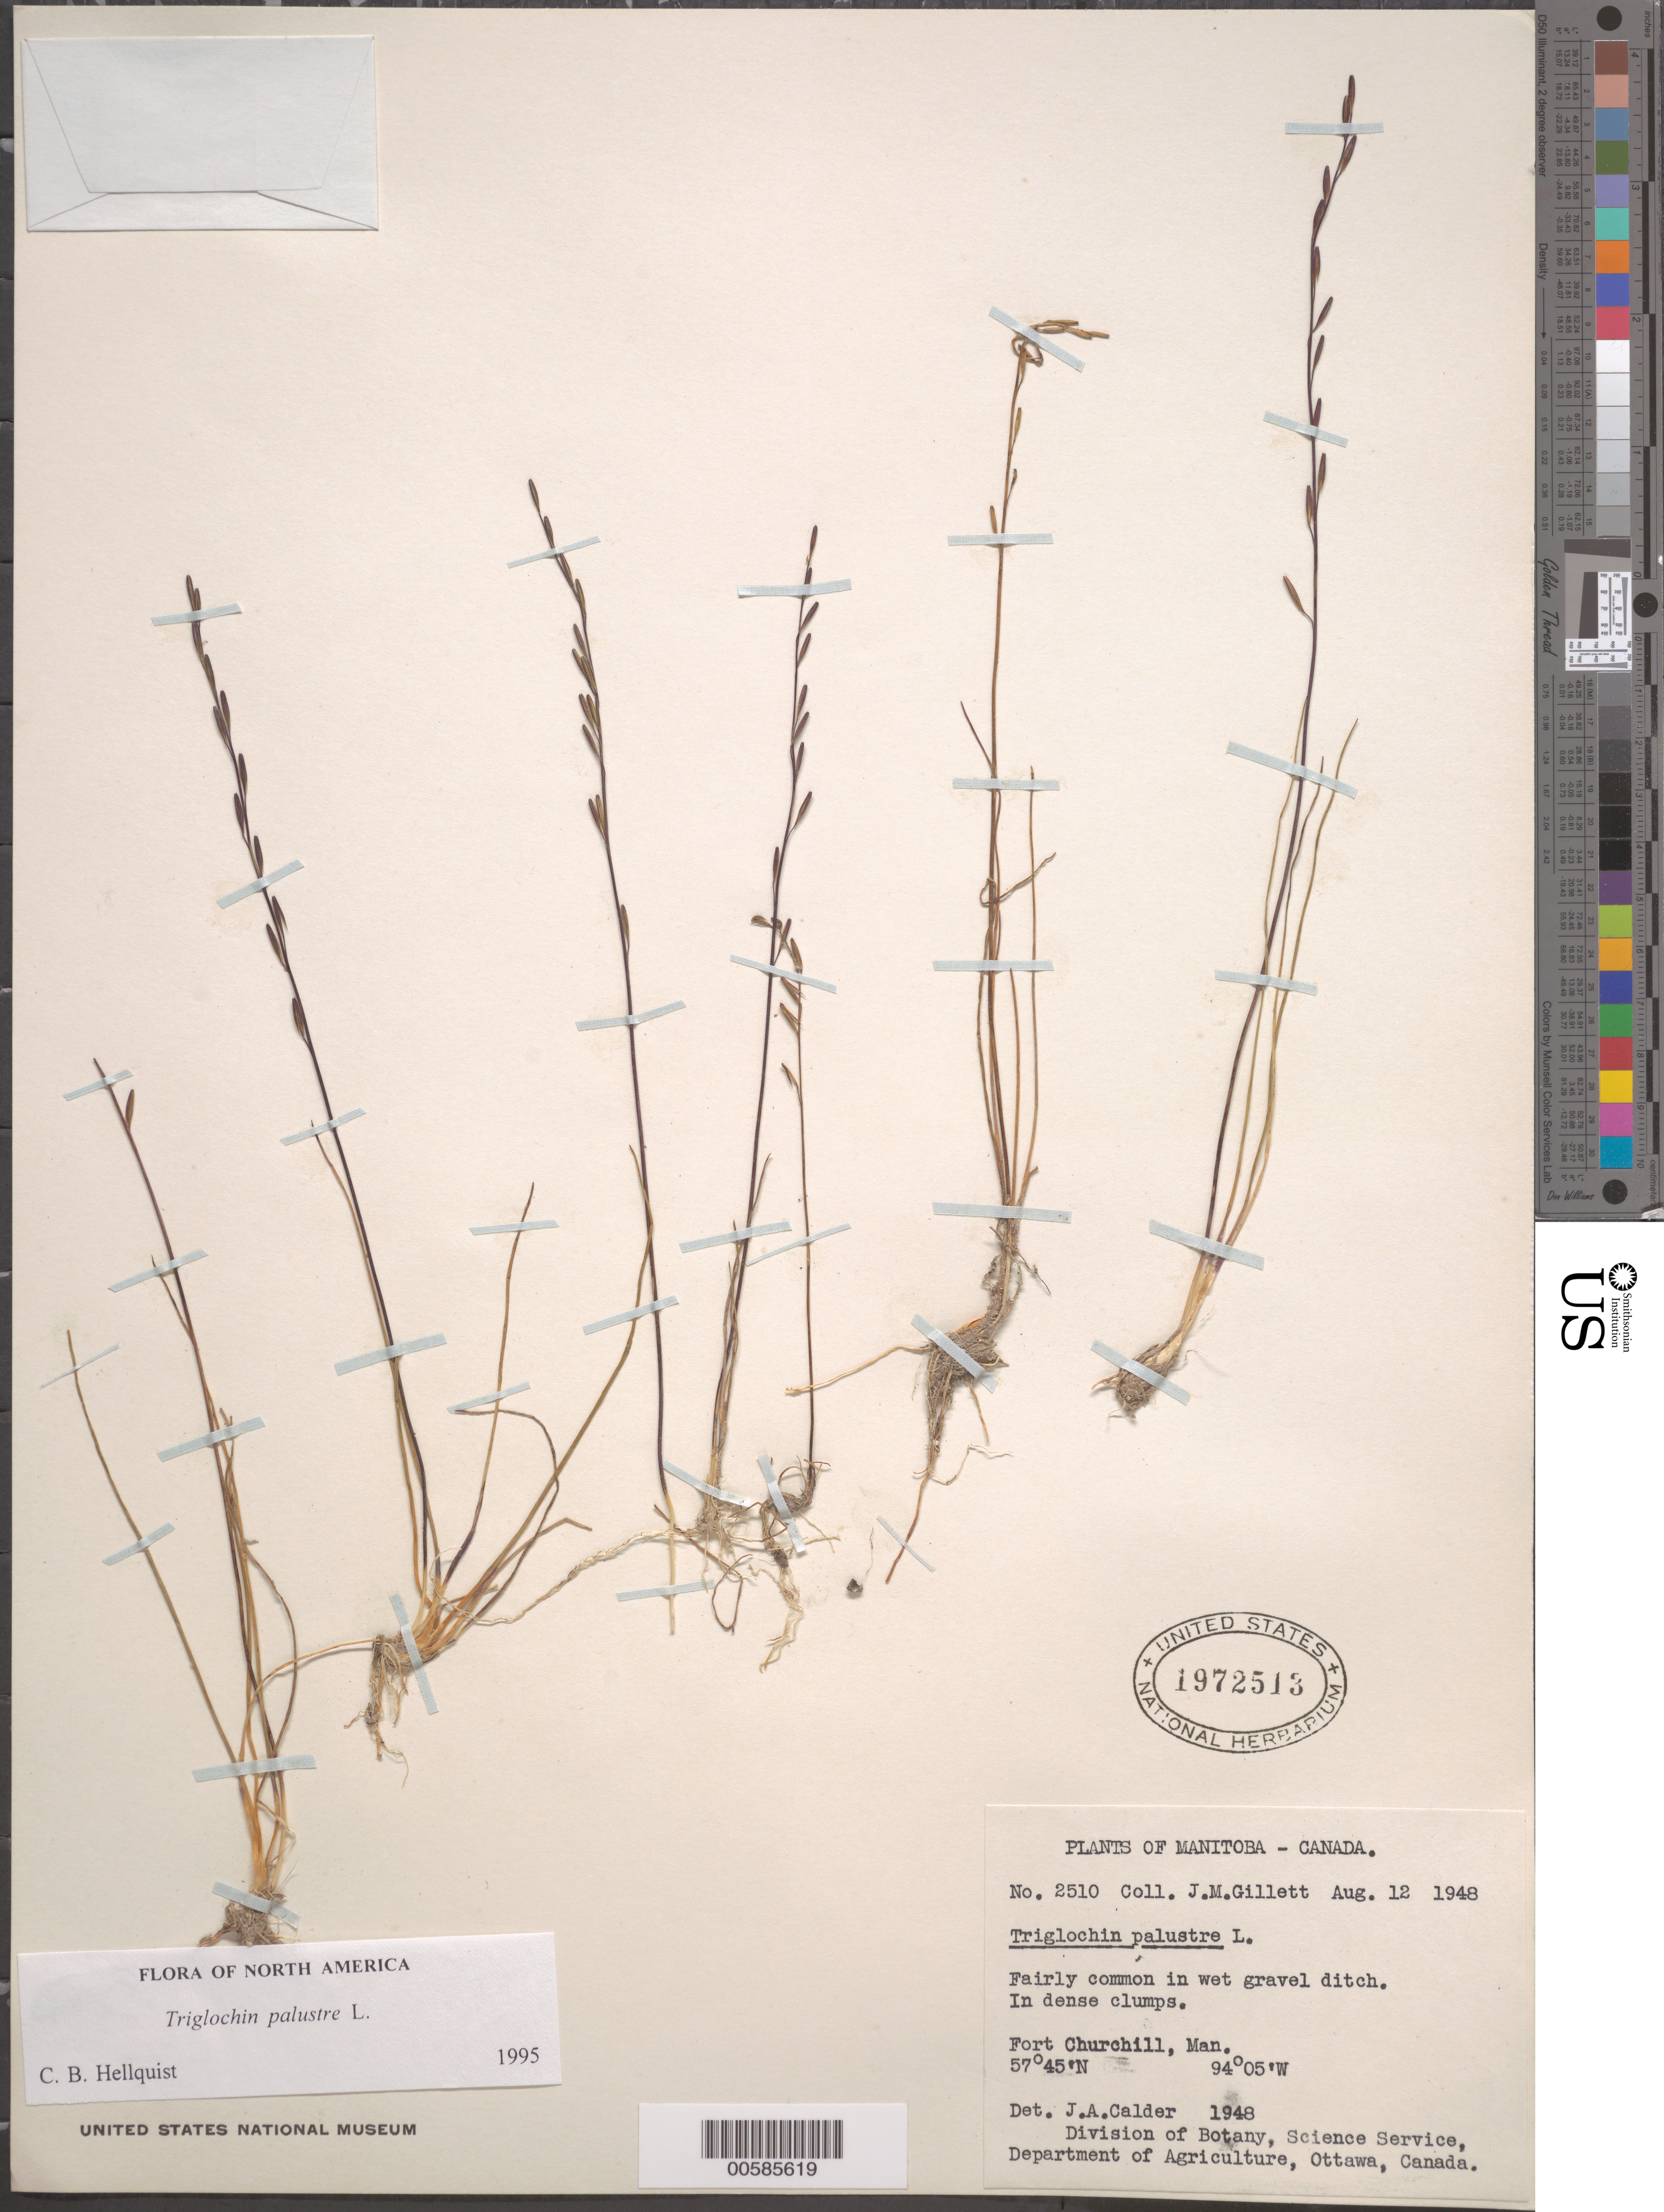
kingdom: Plantae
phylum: Tracheophyta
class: Liliopsida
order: Alismatales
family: Juncaginaceae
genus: Triglochin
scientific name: Triglochin palustris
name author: L.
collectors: J. Gillett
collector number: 2510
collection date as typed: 12 Aug 1948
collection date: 1948-08-12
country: Canada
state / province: Manitoba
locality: Fort Churchill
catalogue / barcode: US 1972513